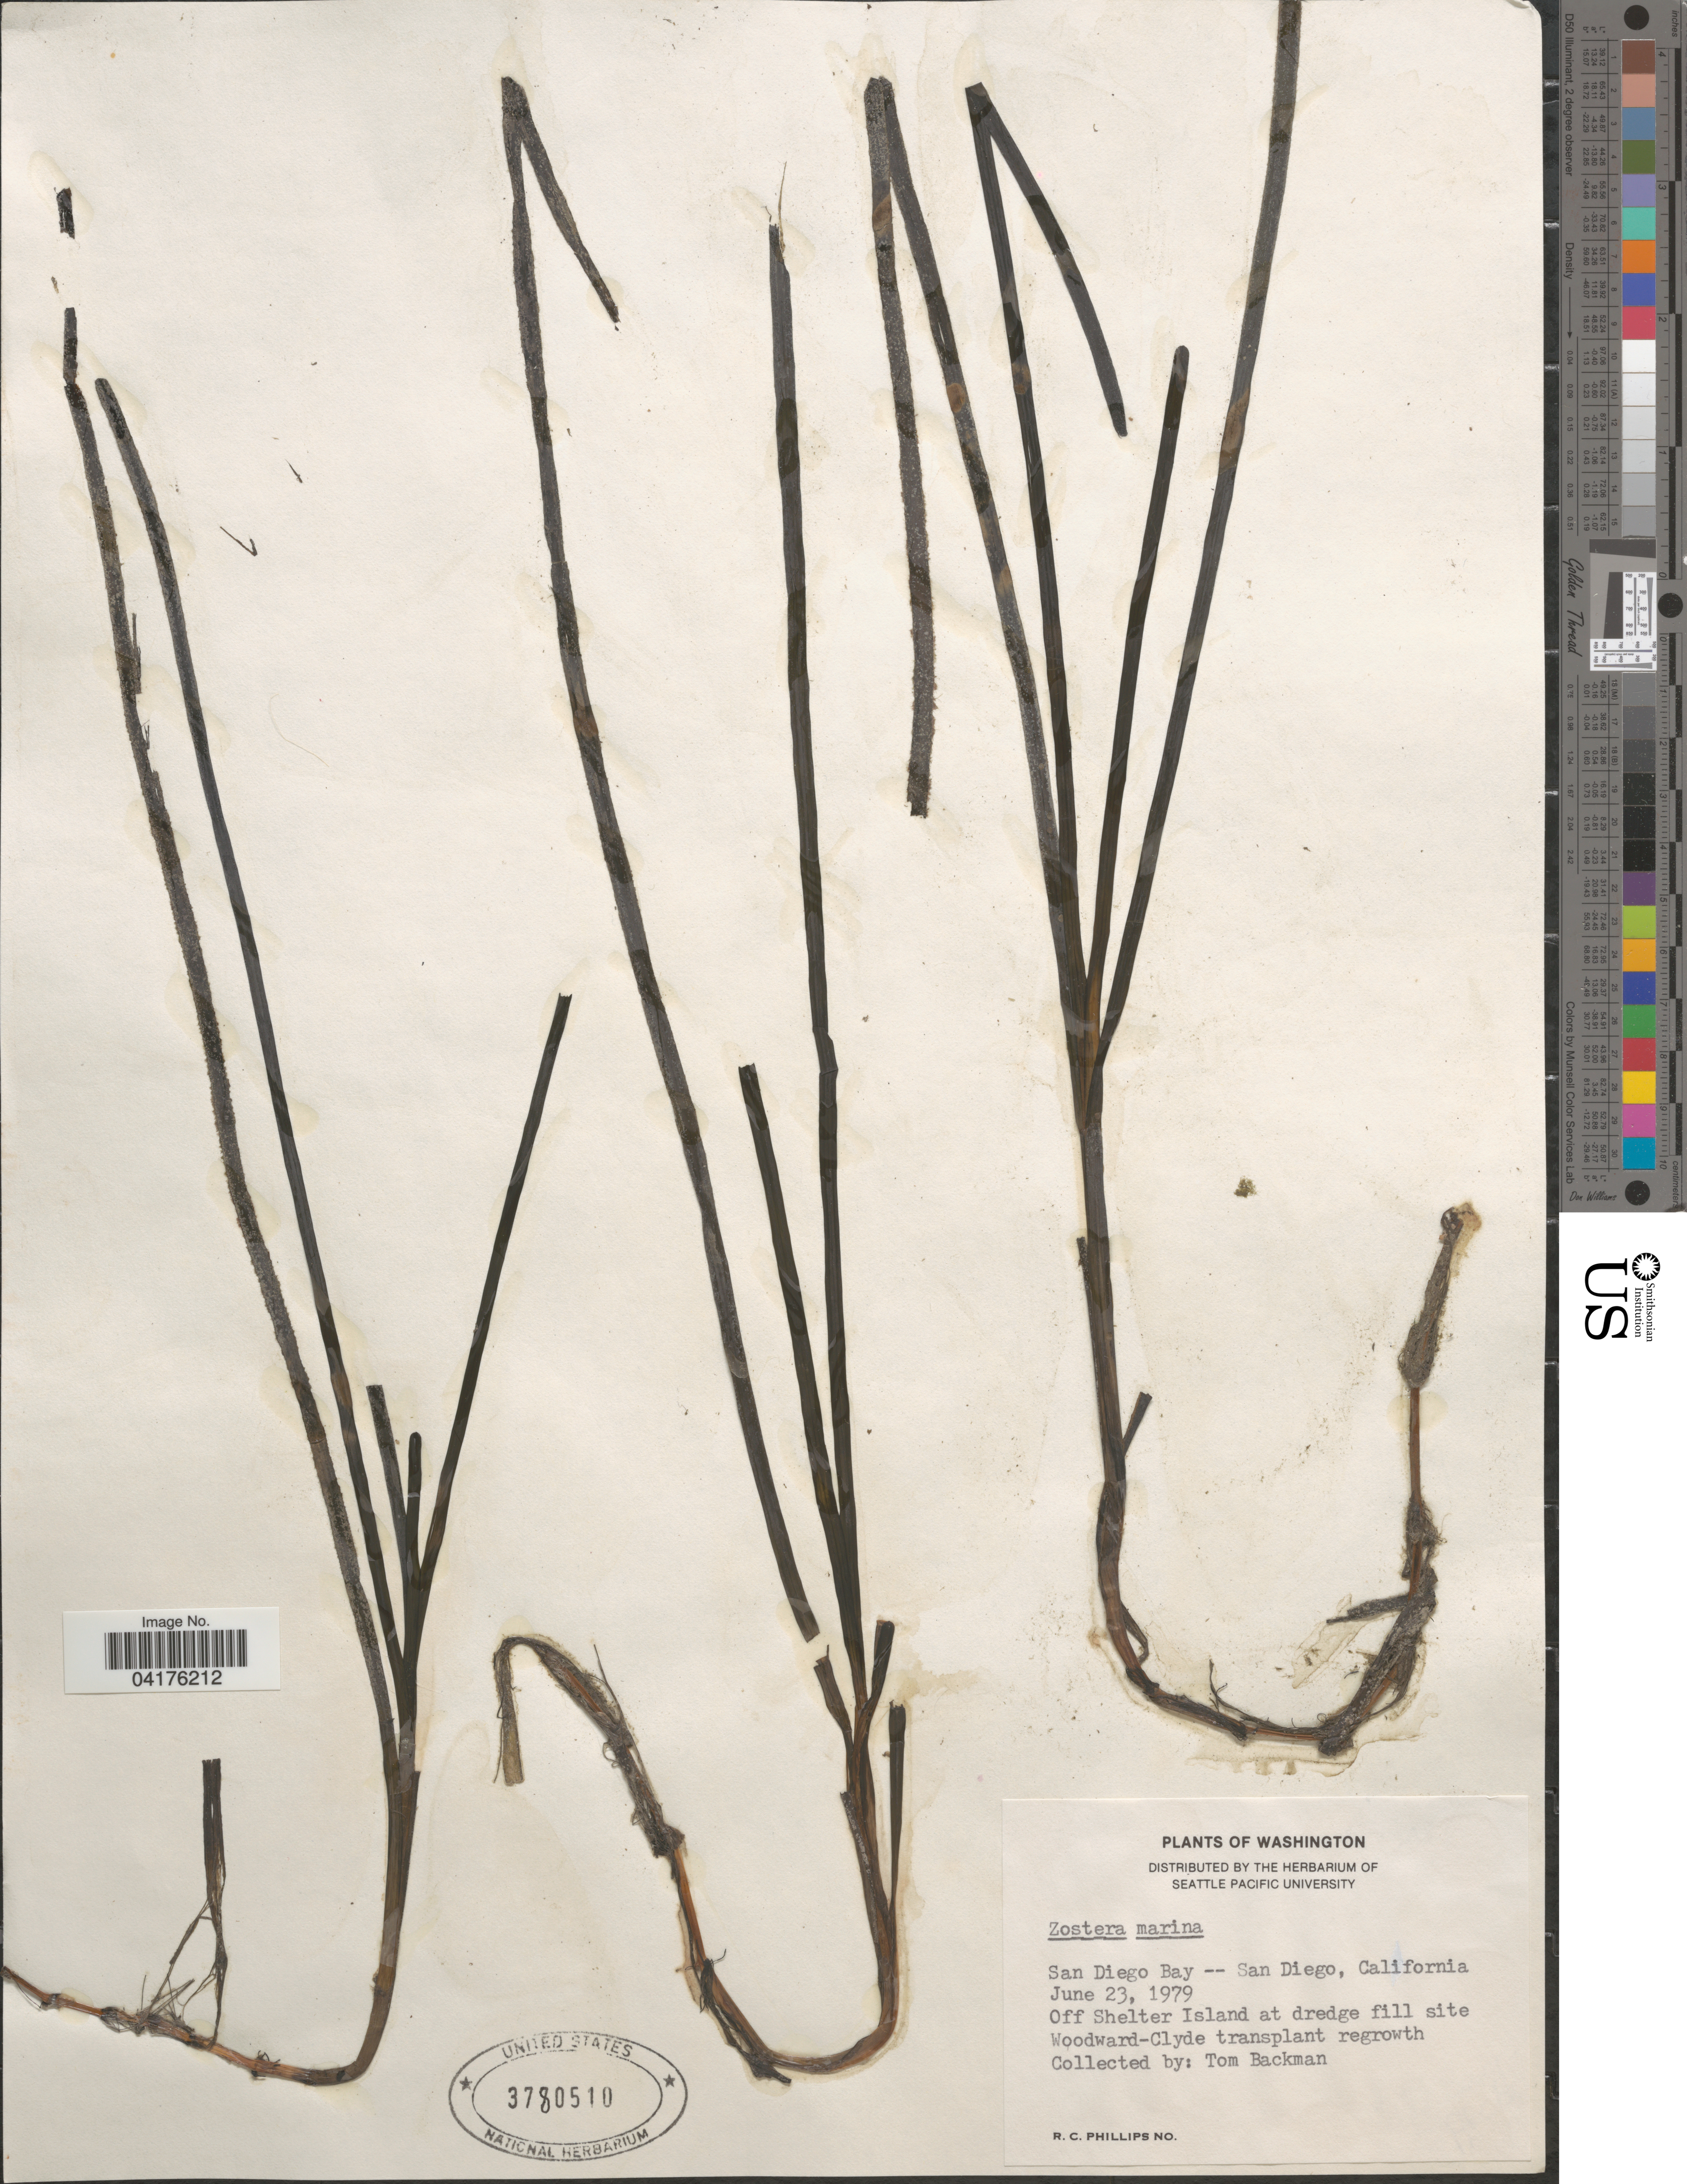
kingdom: Plantae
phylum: Tracheophyta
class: Liliopsida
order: Alismatales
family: Zosteraceae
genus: Zostera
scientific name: Zostera marina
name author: L.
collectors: T. Backman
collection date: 1979-06-23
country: United States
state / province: California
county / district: San Diego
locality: San Diego Bay -- San Diego. Off Shelter Island at dredge fill site Woodward-Clyde transplant regrowth.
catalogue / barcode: US 3780510